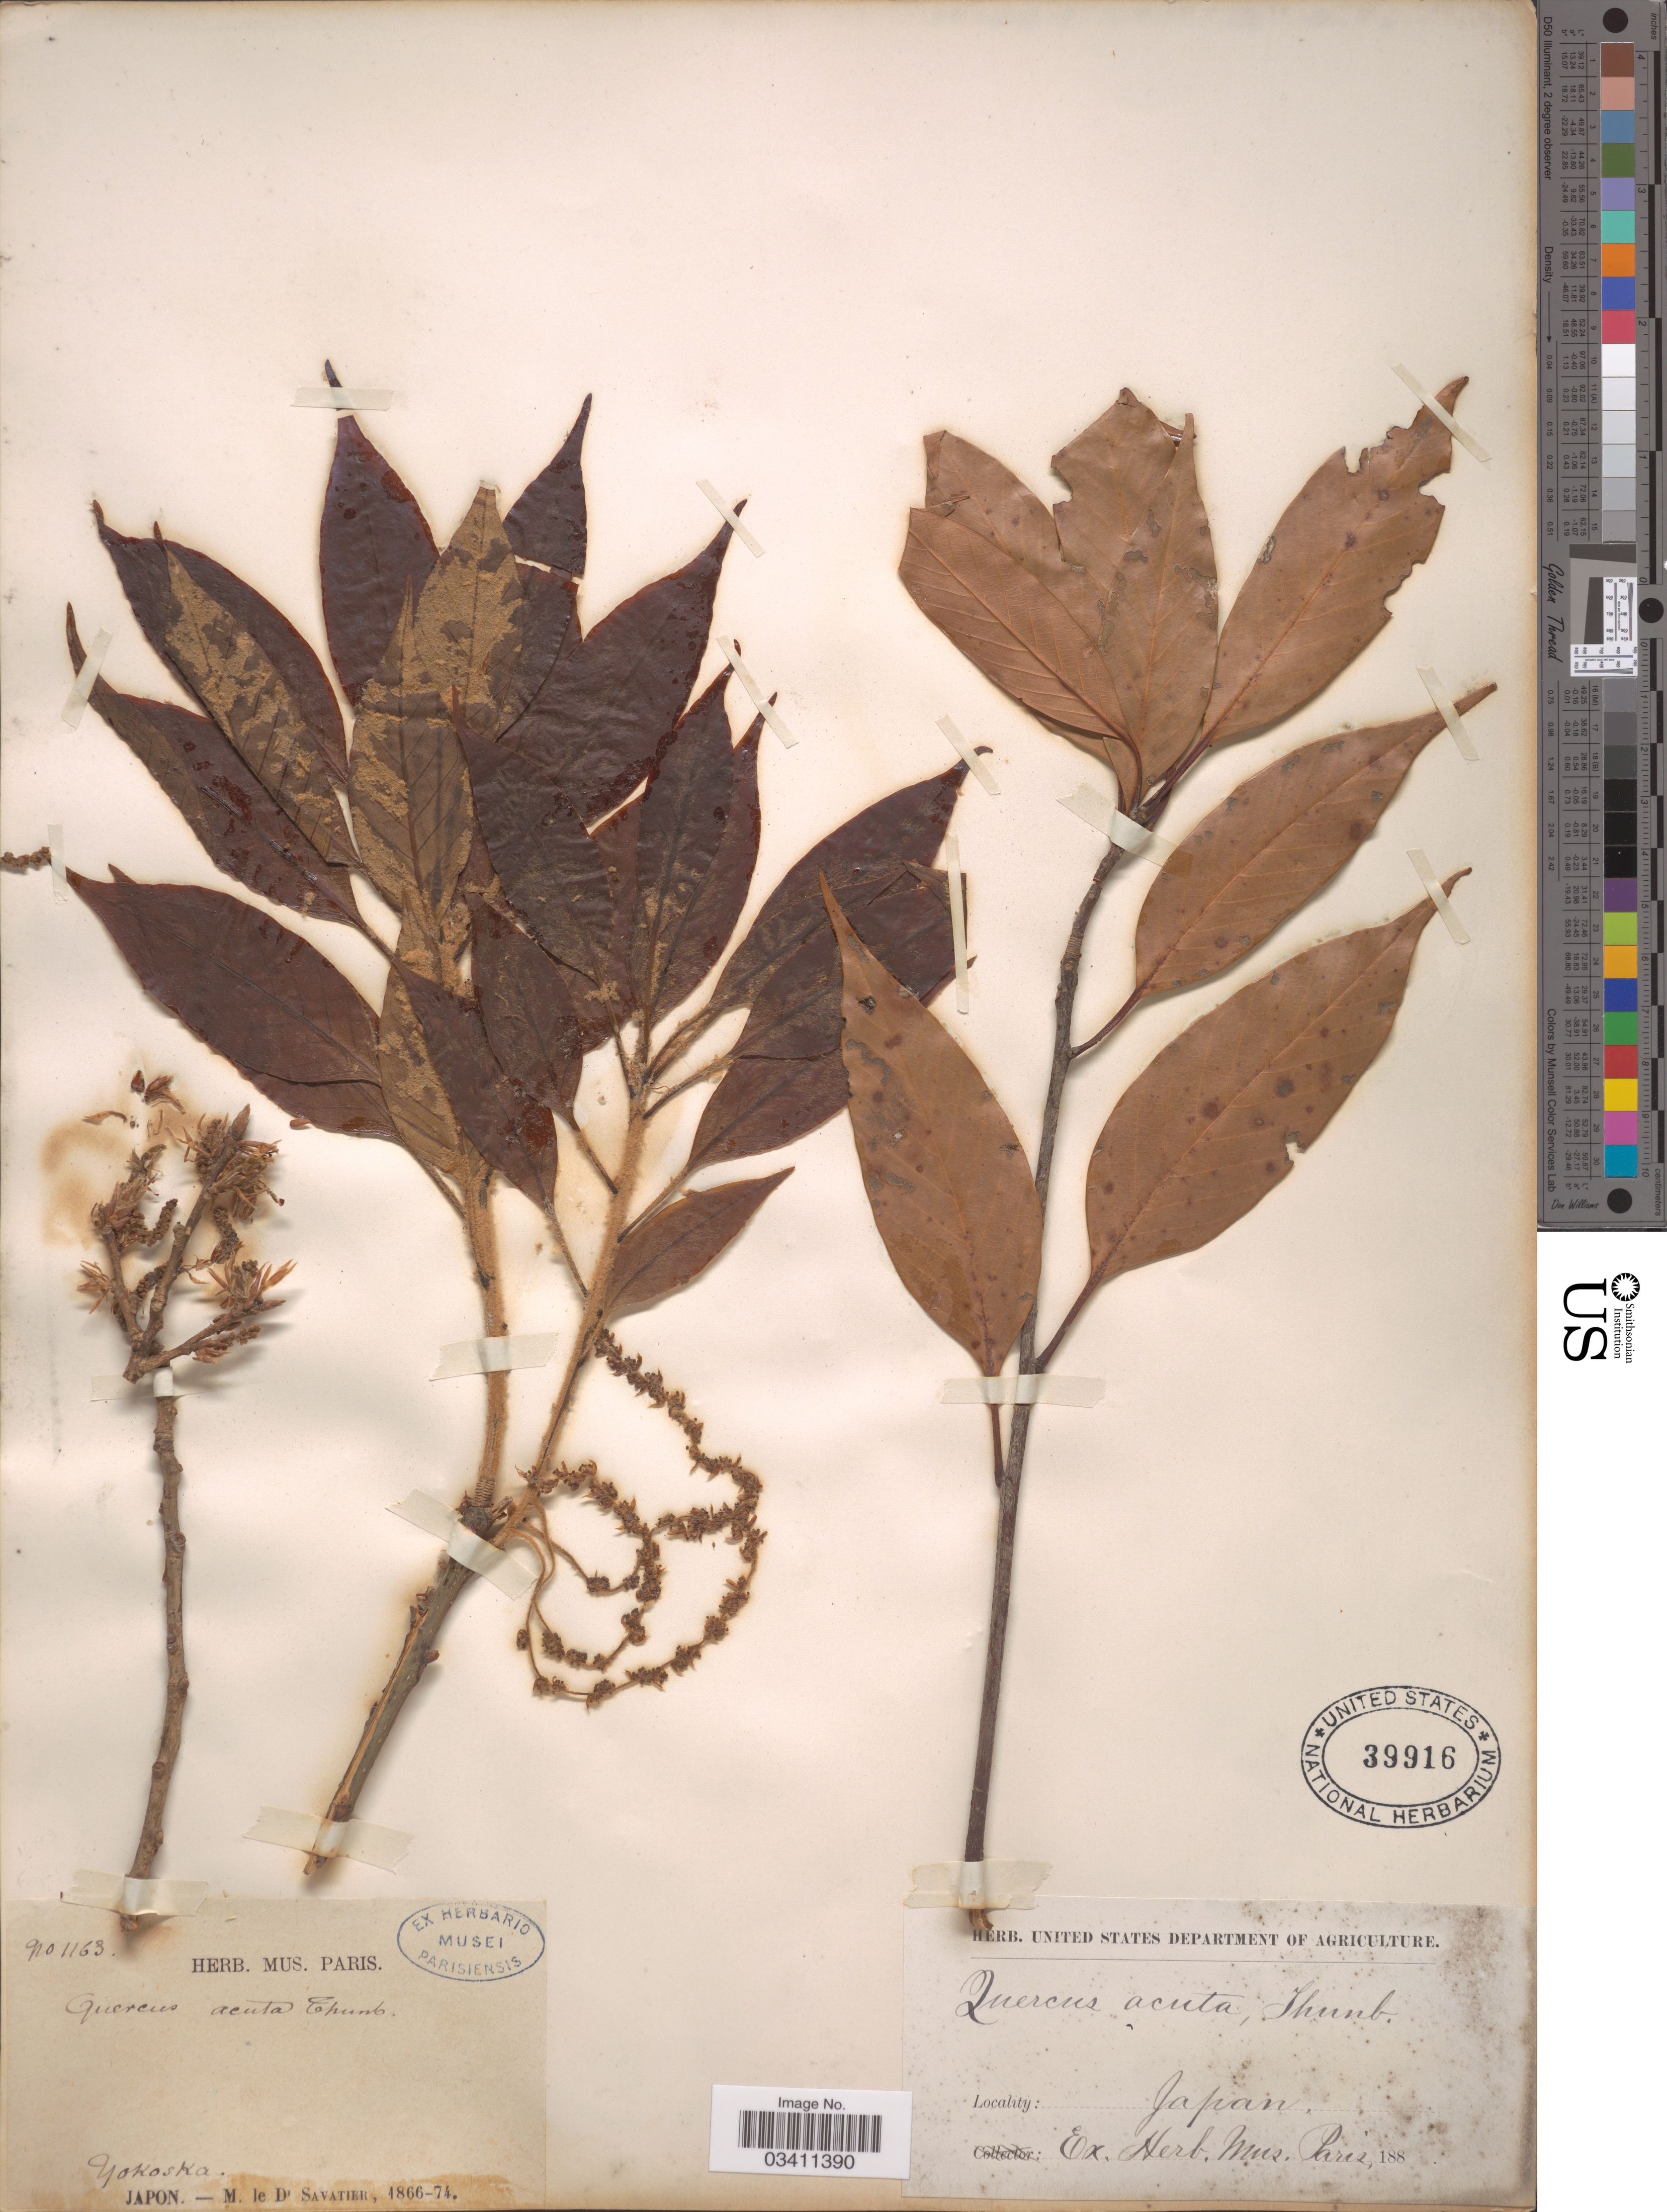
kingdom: Plantae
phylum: Tracheophyta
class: Magnoliopsida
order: Fagales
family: Fagaceae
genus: Quercus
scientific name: Quercus acuta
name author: Thunb.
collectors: M. Savatier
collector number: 1163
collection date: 1866/1874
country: Japan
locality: Yokoska.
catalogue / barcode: US 39916